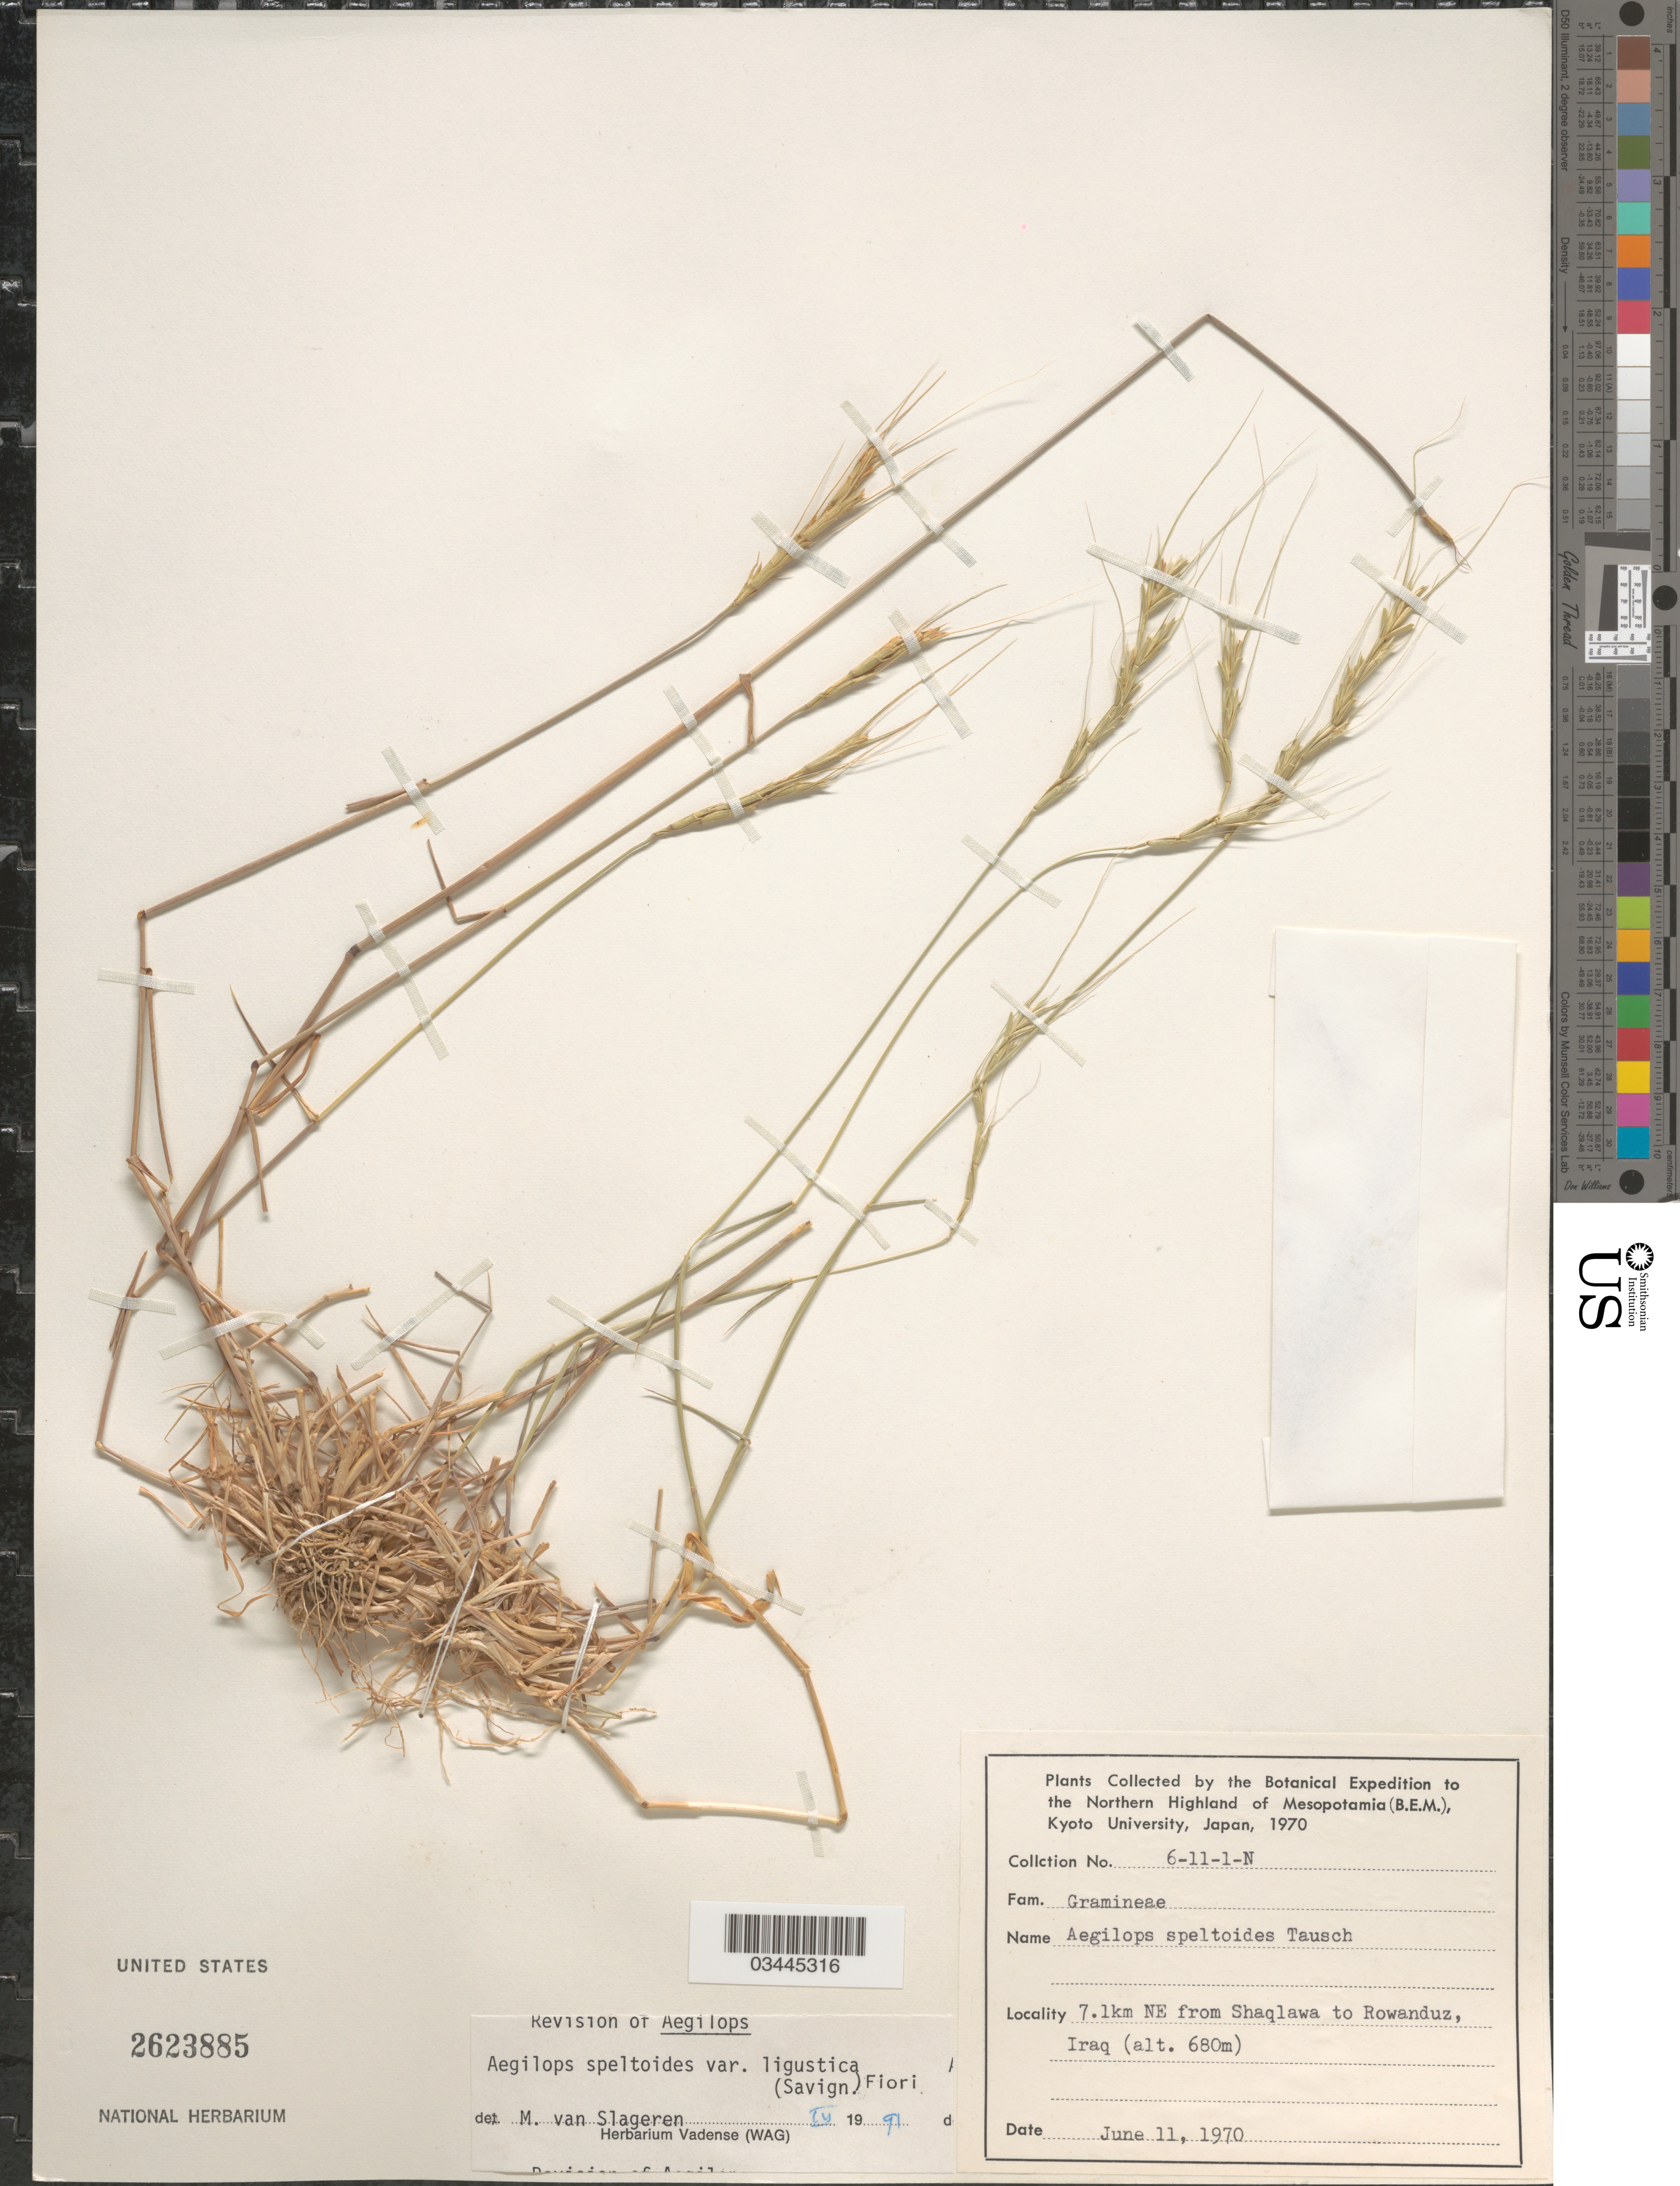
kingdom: Plantae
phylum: Tracheophyta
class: Liliopsida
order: Poales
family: Poaceae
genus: Aegilops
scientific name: Aegilops speltoides var. ligustica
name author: (Savign.) Fiori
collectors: The Botanical Expedition to the Northern Highland of Mesopotamia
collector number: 6-11-1-N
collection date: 1970-06-11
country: Iraq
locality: The Northern Highland of Mesopotamia (B.E.M.). 7.1km NE from Shaqlawa to Rowanduz.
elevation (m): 680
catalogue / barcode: US 2623885